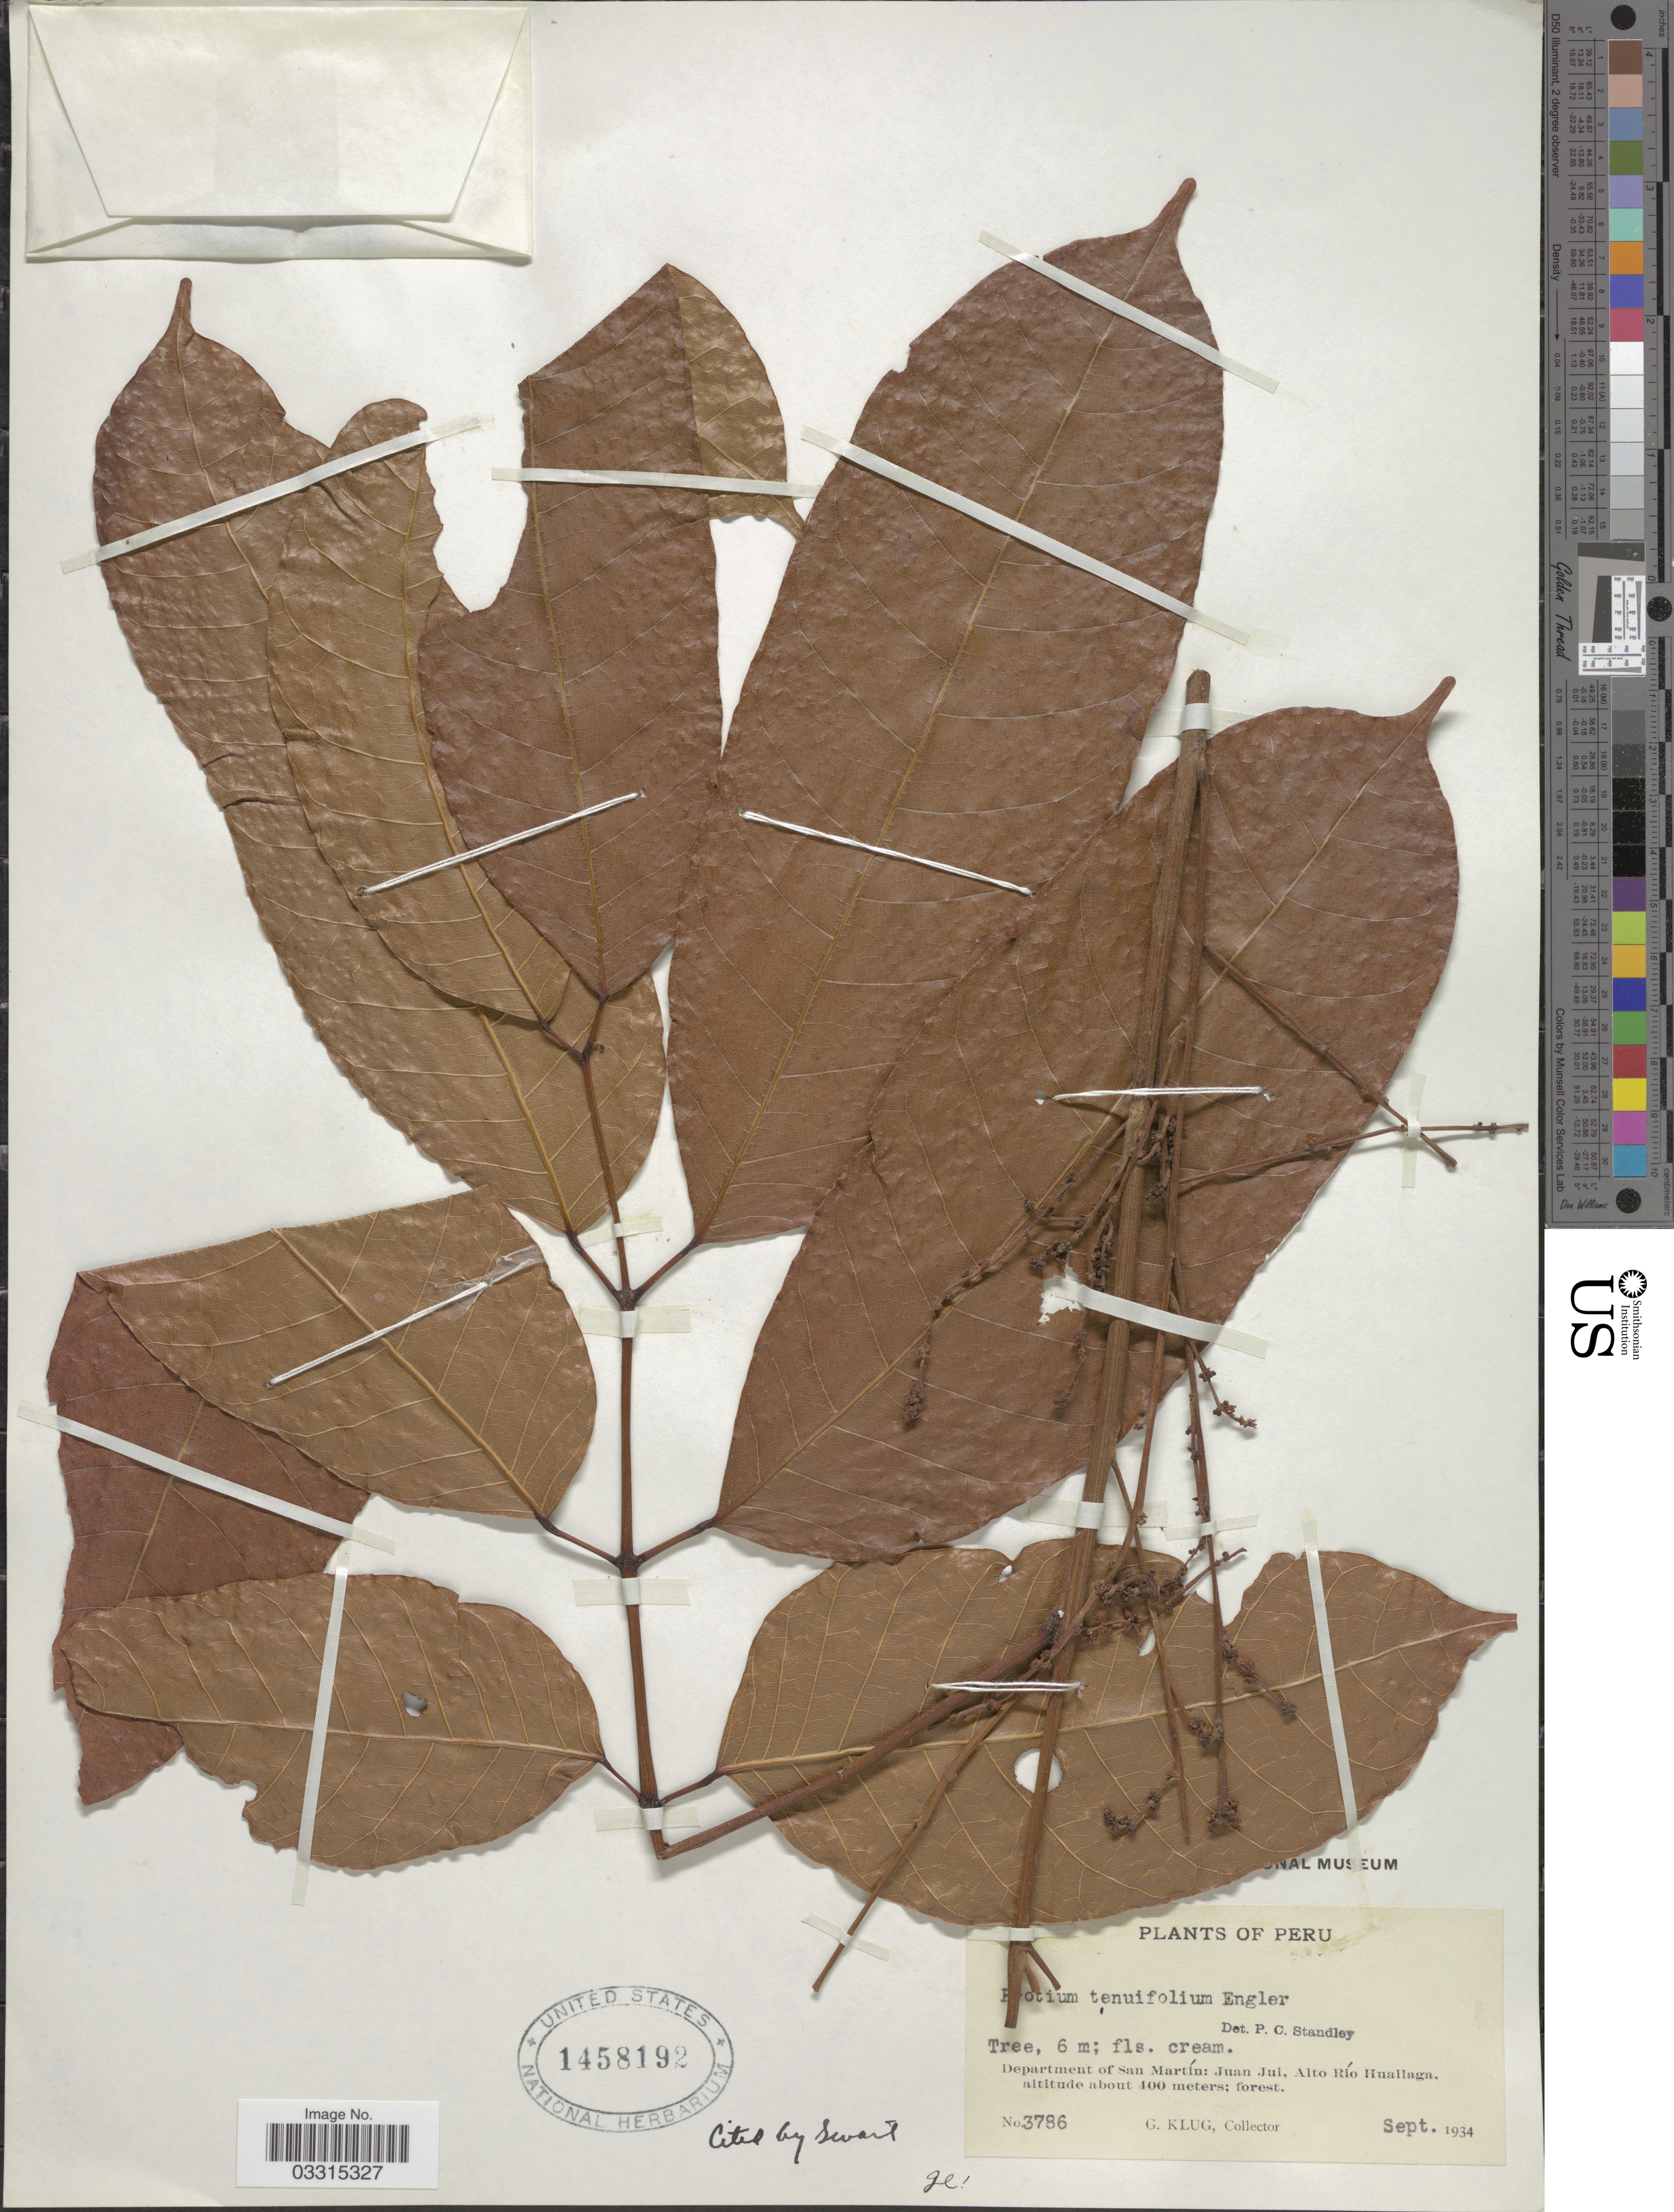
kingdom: Plantae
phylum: Tracheophyta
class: Magnoliopsida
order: Sapindales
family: Burseraceae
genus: Protium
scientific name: Protium tenuifolium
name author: (Engl.) Engl.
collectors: G. Klug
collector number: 3786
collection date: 1934-09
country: Peru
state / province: San Martín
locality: Department of San Martín: Juan Jui, Alto Río Huallaga.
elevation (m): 400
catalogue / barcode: US 1458192